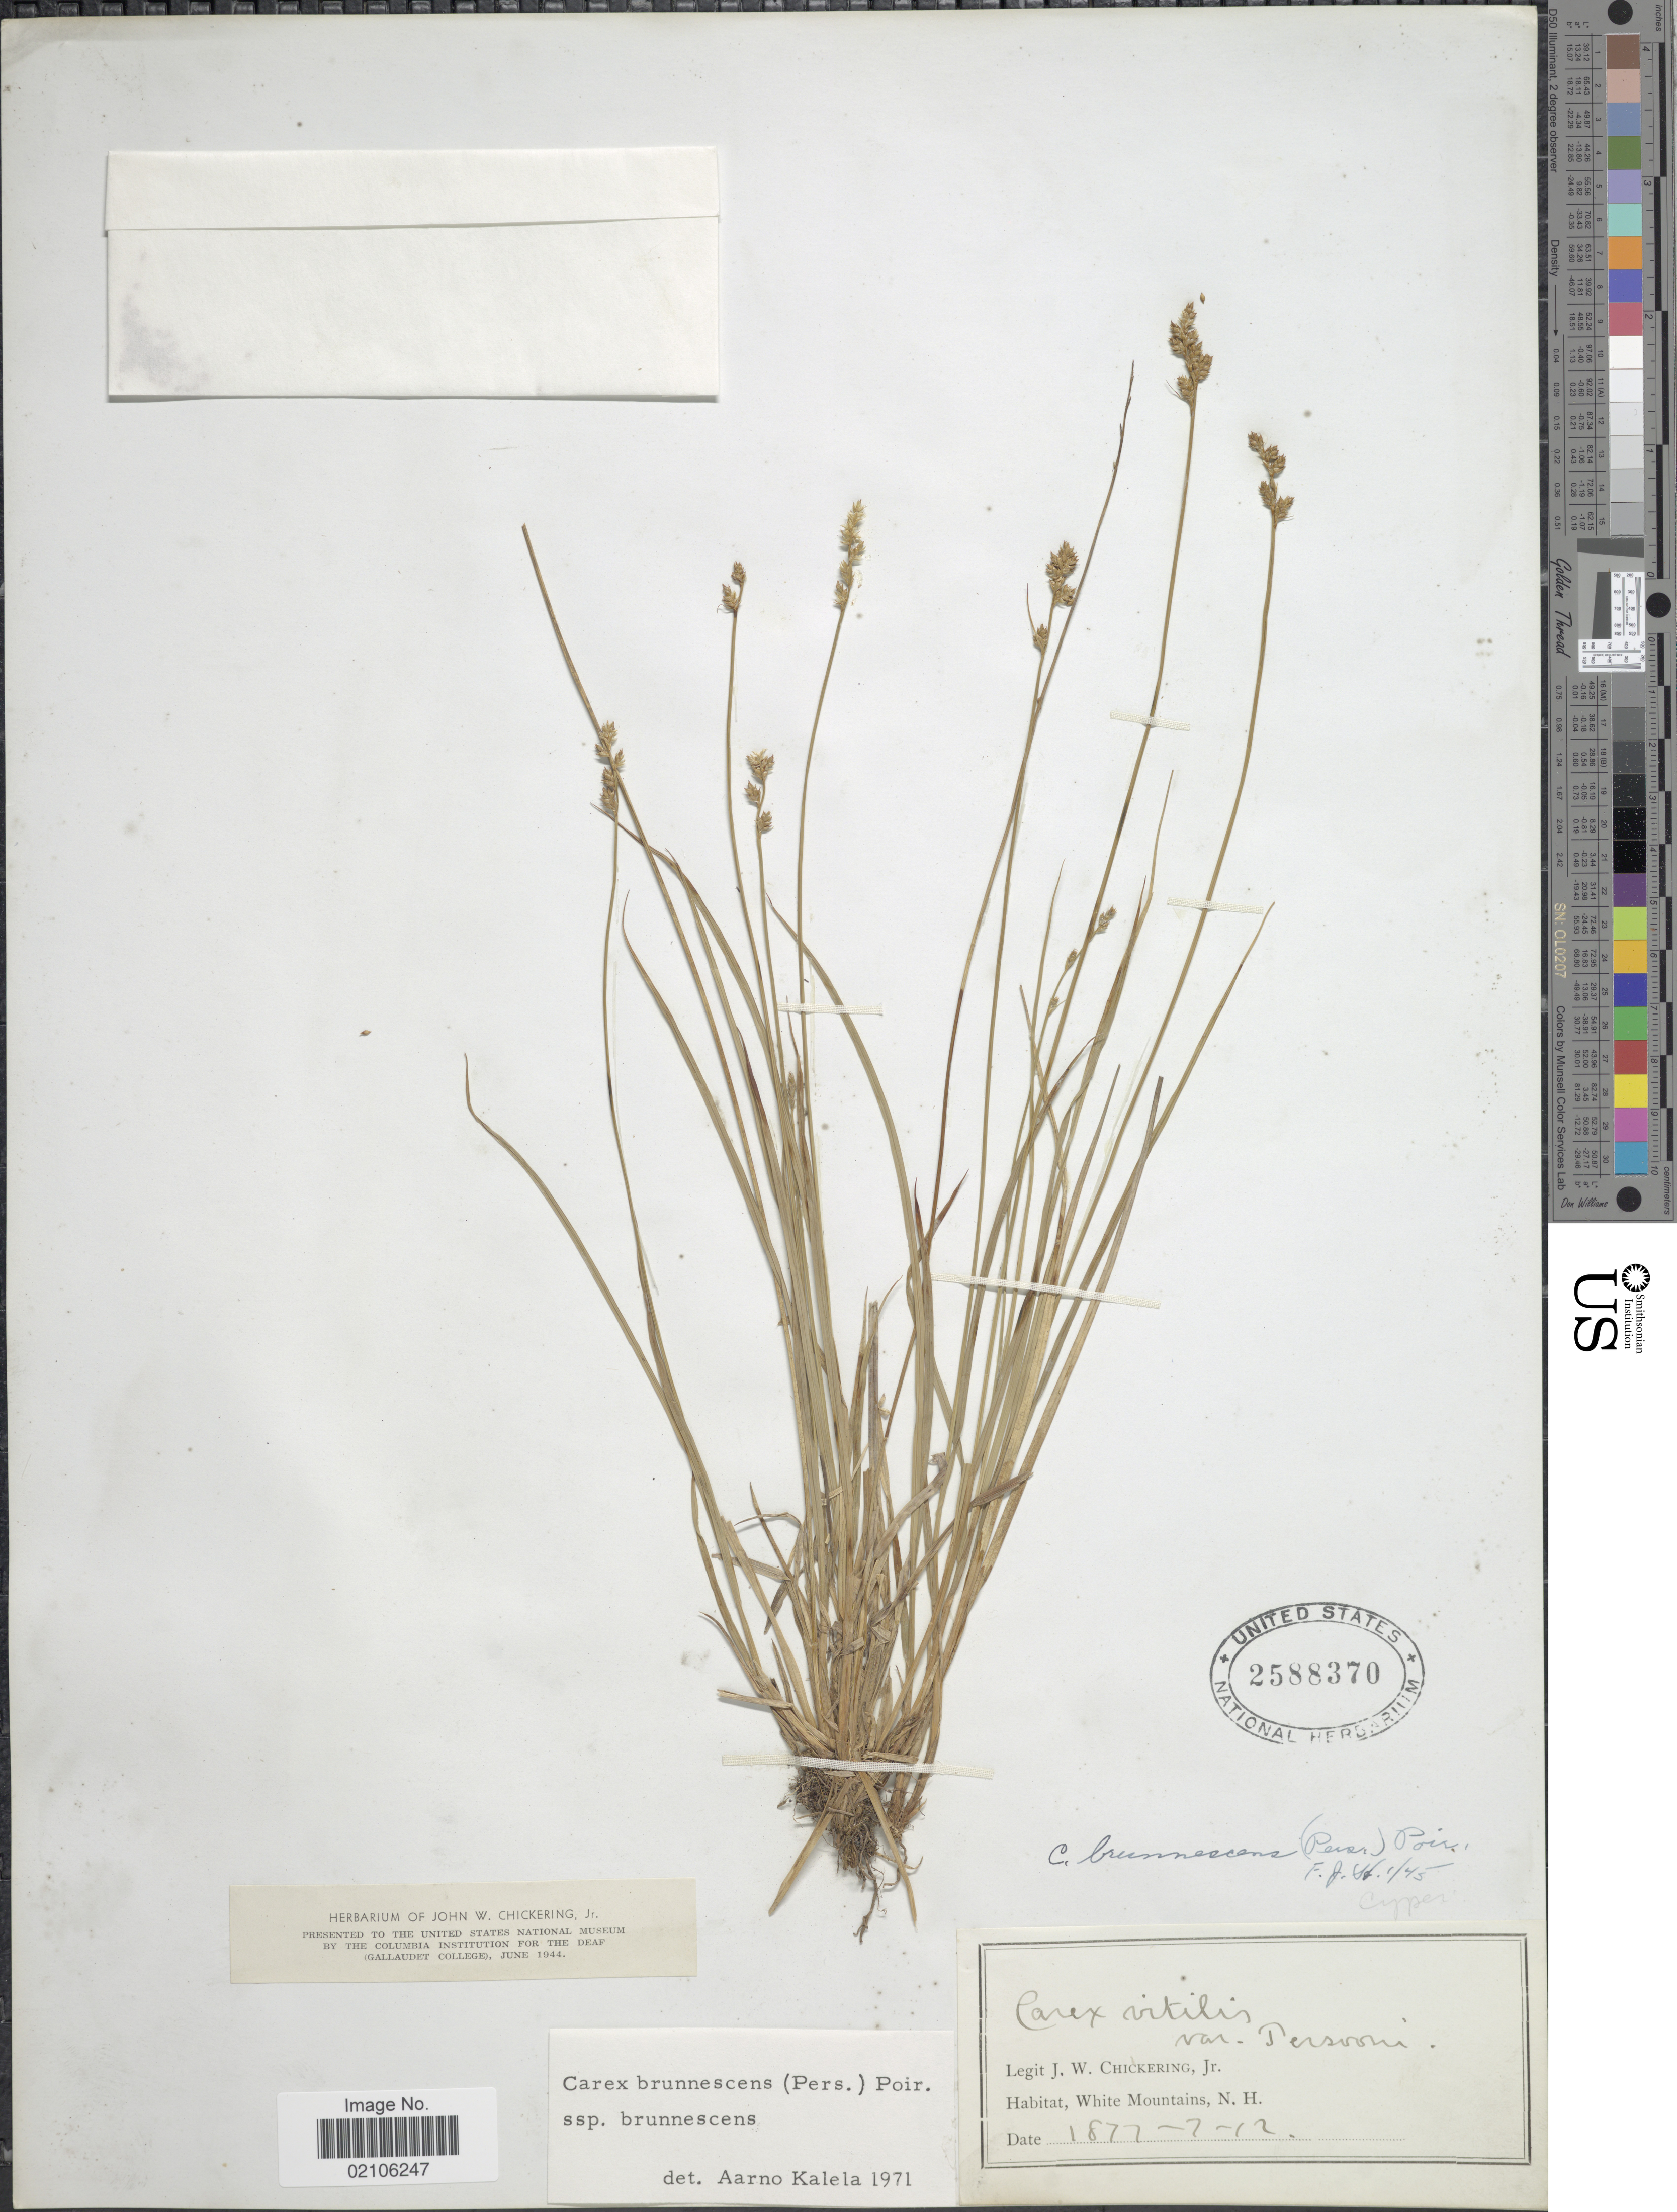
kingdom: Plantae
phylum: Tracheophyta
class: Liliopsida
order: Poales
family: Cyperaceae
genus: Carex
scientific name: Carex brunnescens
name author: (Pers.) Poir.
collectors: J. W. Chickering Jr.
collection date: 1877-12-02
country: United States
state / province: New Hampshire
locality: White Mountains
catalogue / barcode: US 2588370